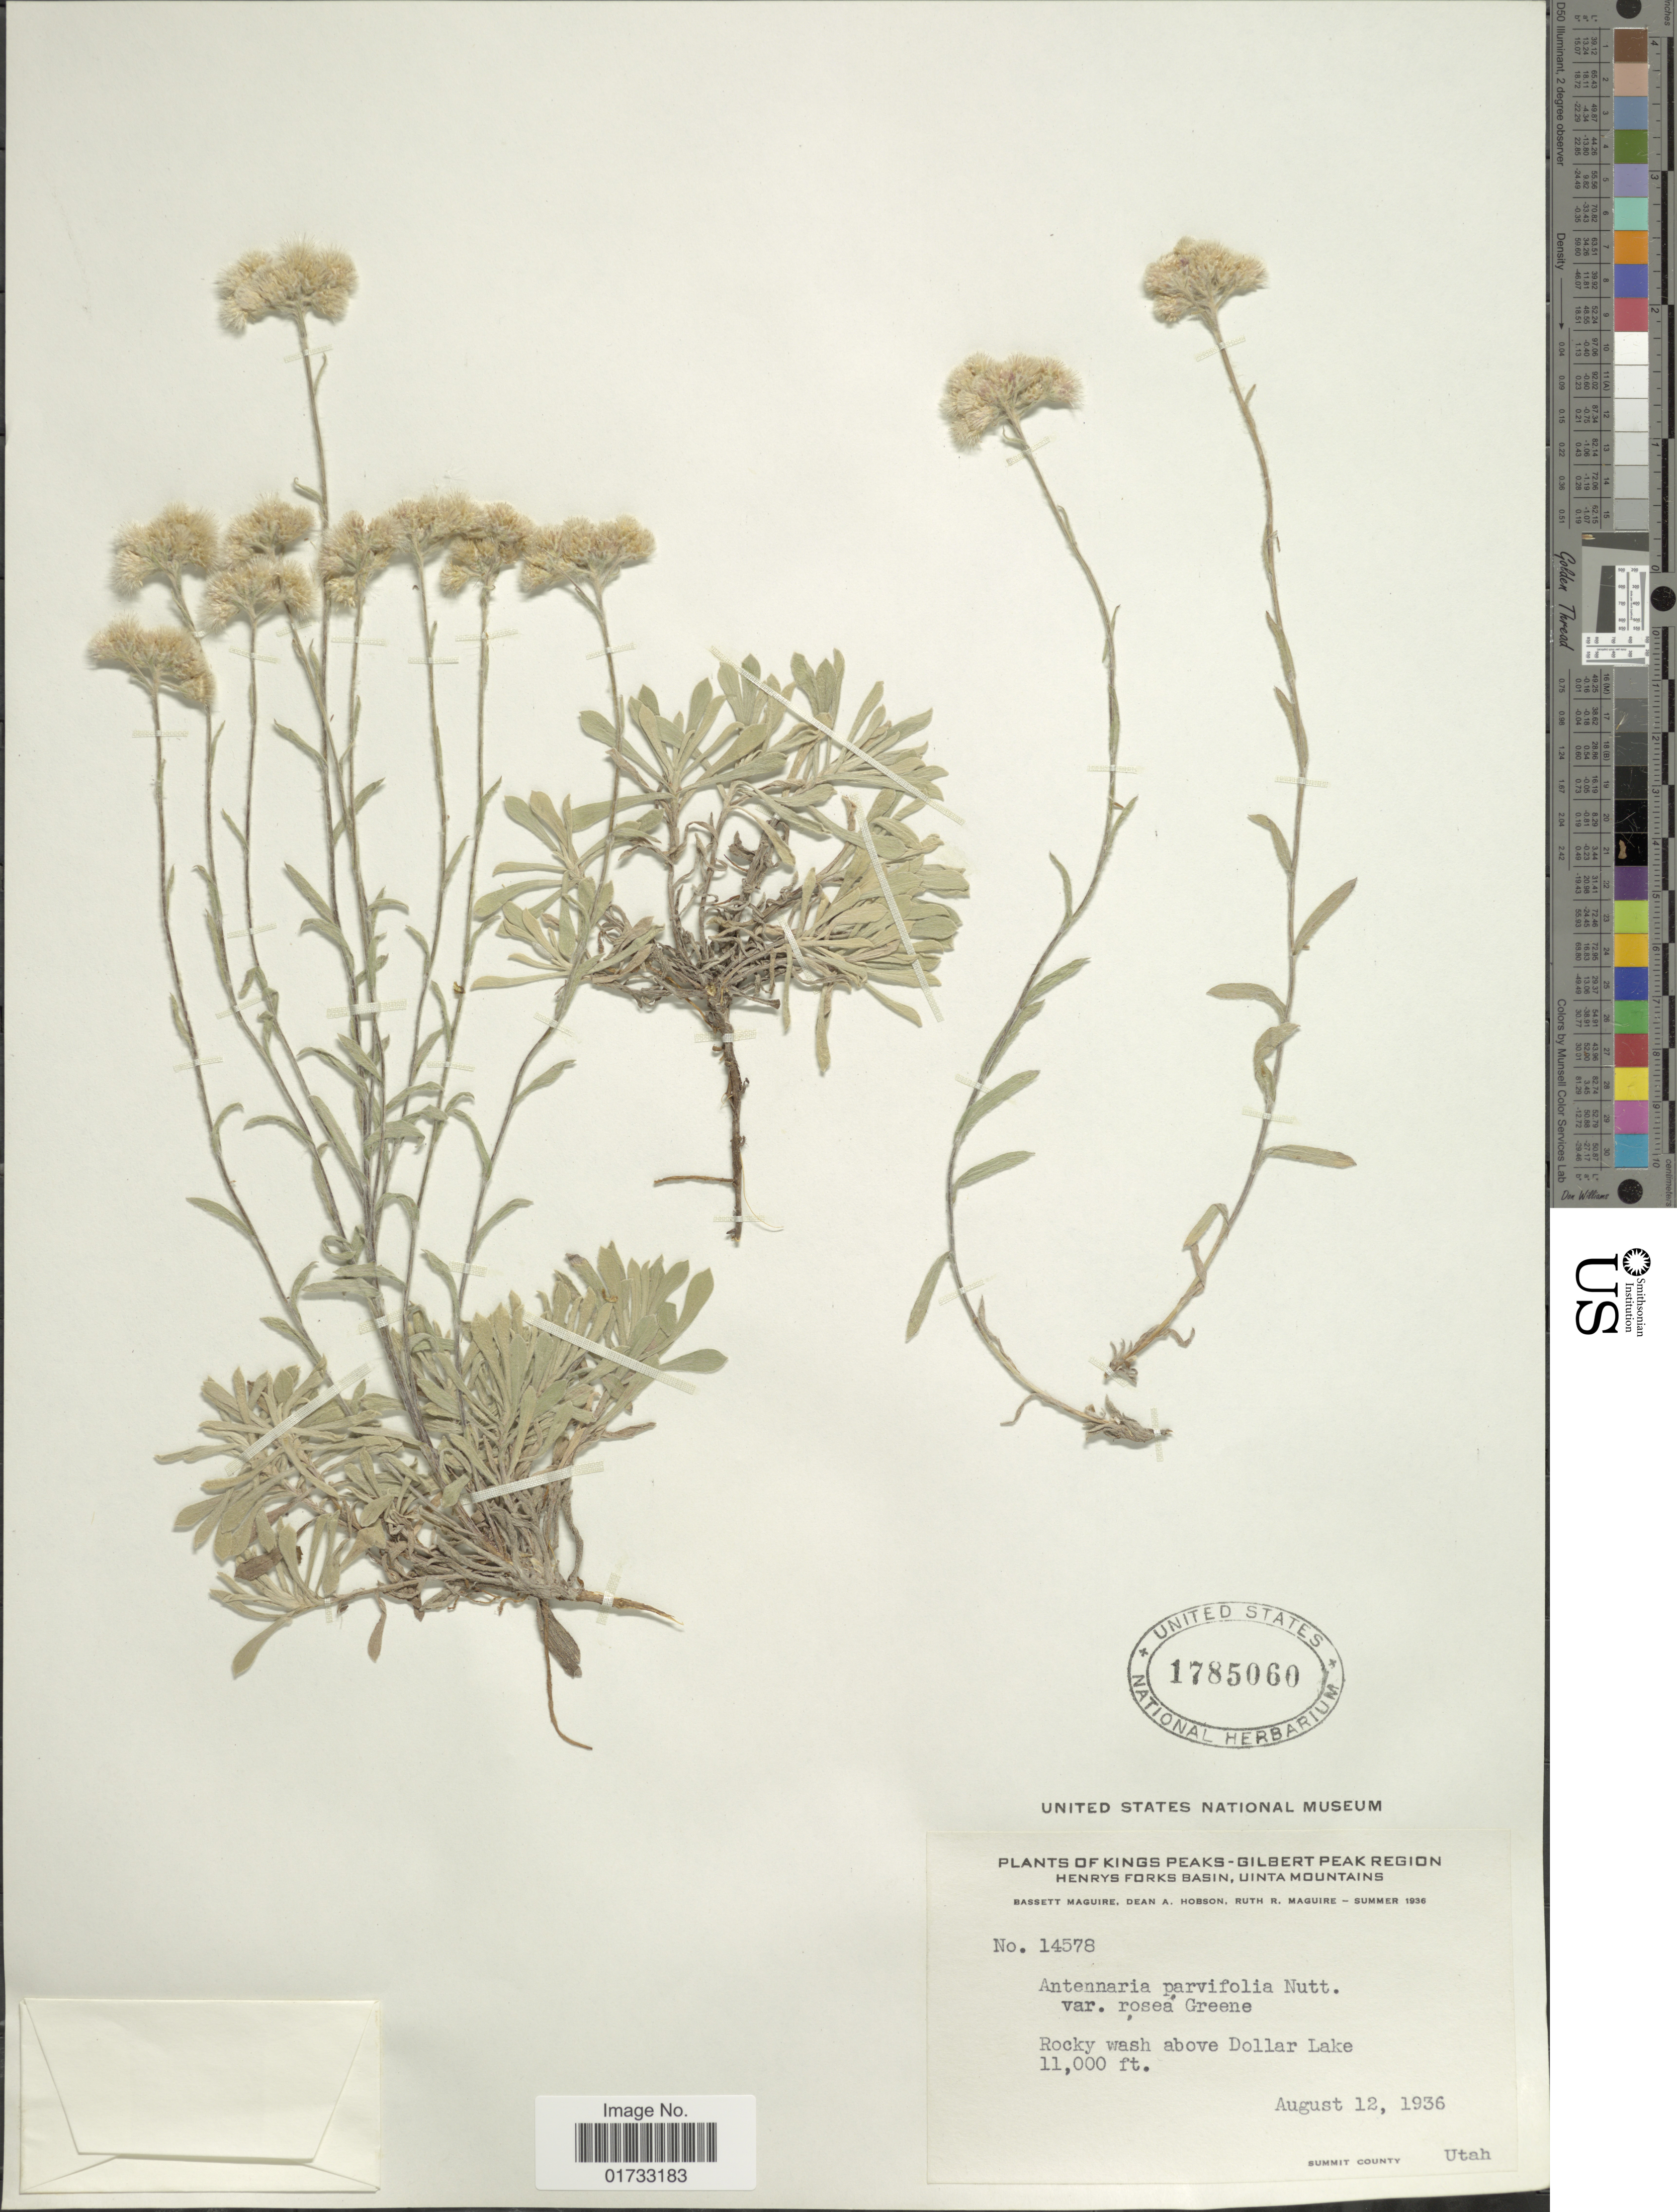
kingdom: Plantae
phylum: Tracheophyta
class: Magnoliopsida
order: Asterales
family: Asteraceae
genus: Antennaria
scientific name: Antennaria rosea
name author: Greene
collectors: B. Maguire, D. Hobson & R. R. Maguire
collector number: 14578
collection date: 1936-08-12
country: United States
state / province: Utah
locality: Kings Peak, Gilbert Peak Region, Henry Forks Basin, Unita Mountains, rocky wash above Dollar Lake, Summit County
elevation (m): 3353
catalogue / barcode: US 1785060